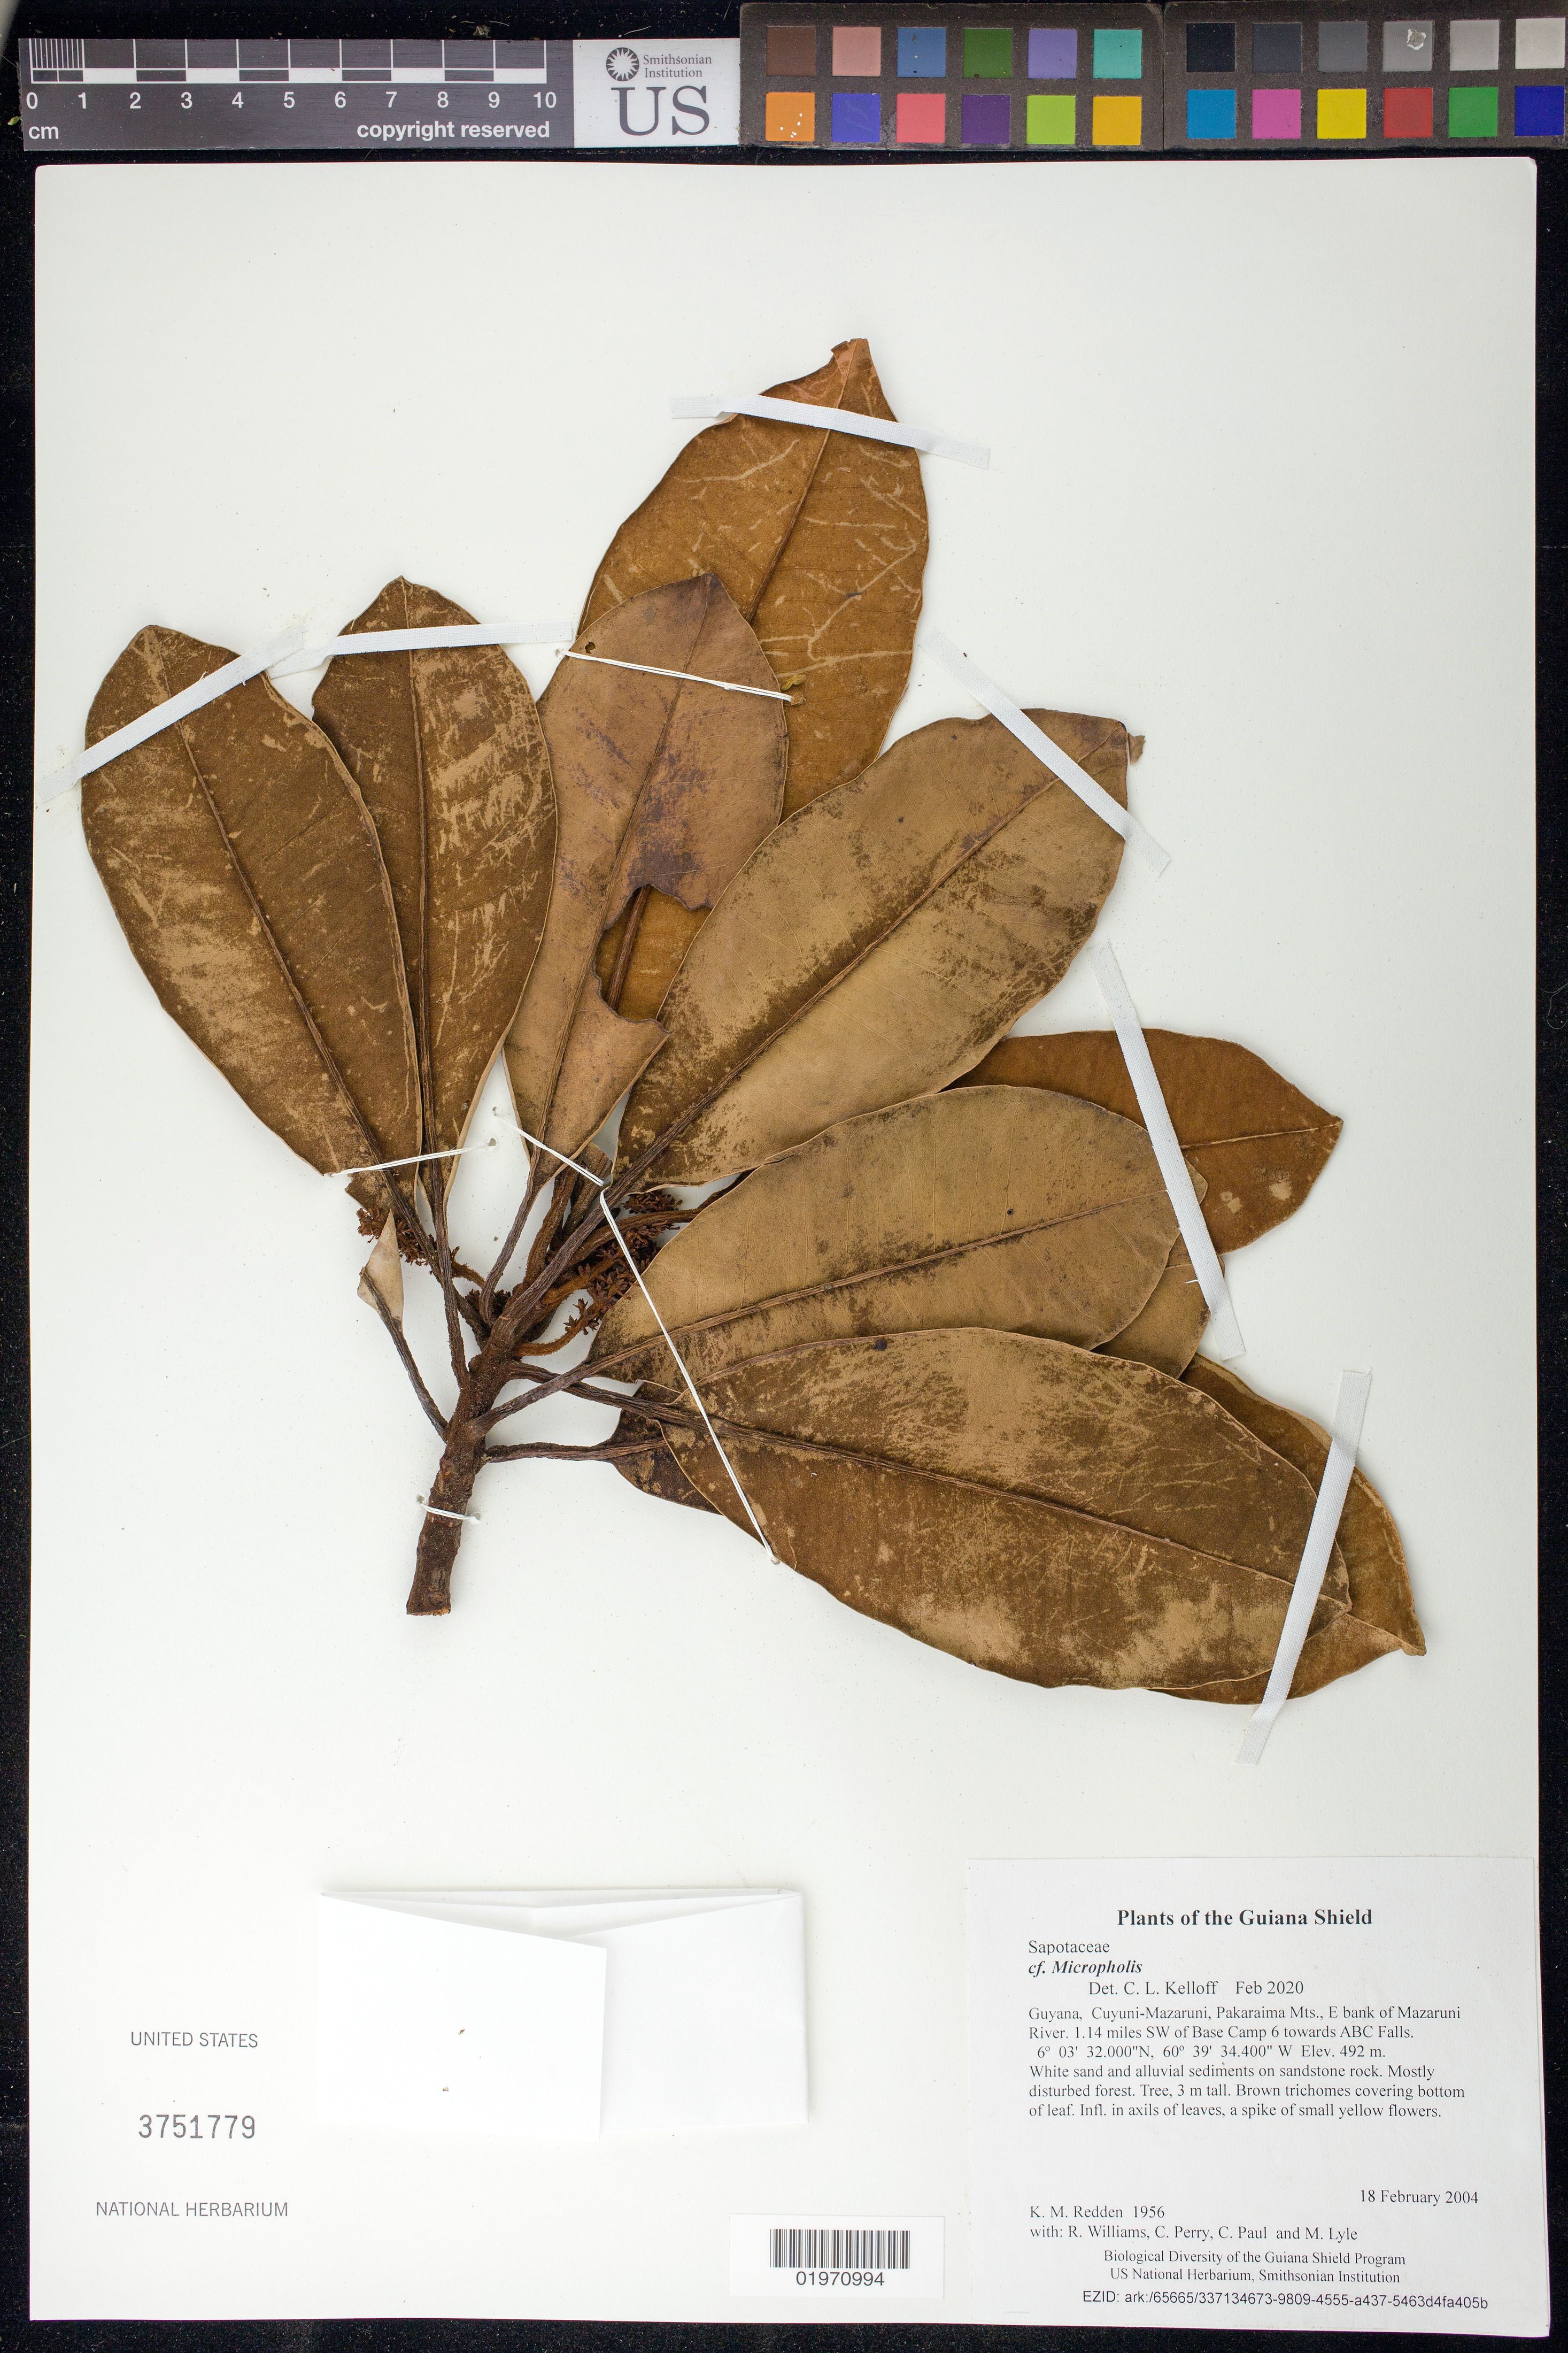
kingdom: Plantae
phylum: Tracheophyta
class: Magnoliopsida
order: Ericales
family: Sapotaceae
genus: Micropholis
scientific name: Micropholis sp.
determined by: Kelloff, C. L.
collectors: K. M. Redden, R. Williams, C. Perry, C. Paul & M. Lyle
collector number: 1956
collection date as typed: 18 February 2004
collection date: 2004-02-18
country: Guyana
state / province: Cuyuni-Mazaruni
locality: Pakaraima Mts., E bank of Mazaruni River. 1.14 miles SW of Base Camp 6 towards ABC Falls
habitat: White sand and alluvial sediments on sandstone rock. Mostly disturbed forest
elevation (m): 492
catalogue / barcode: US 3751779